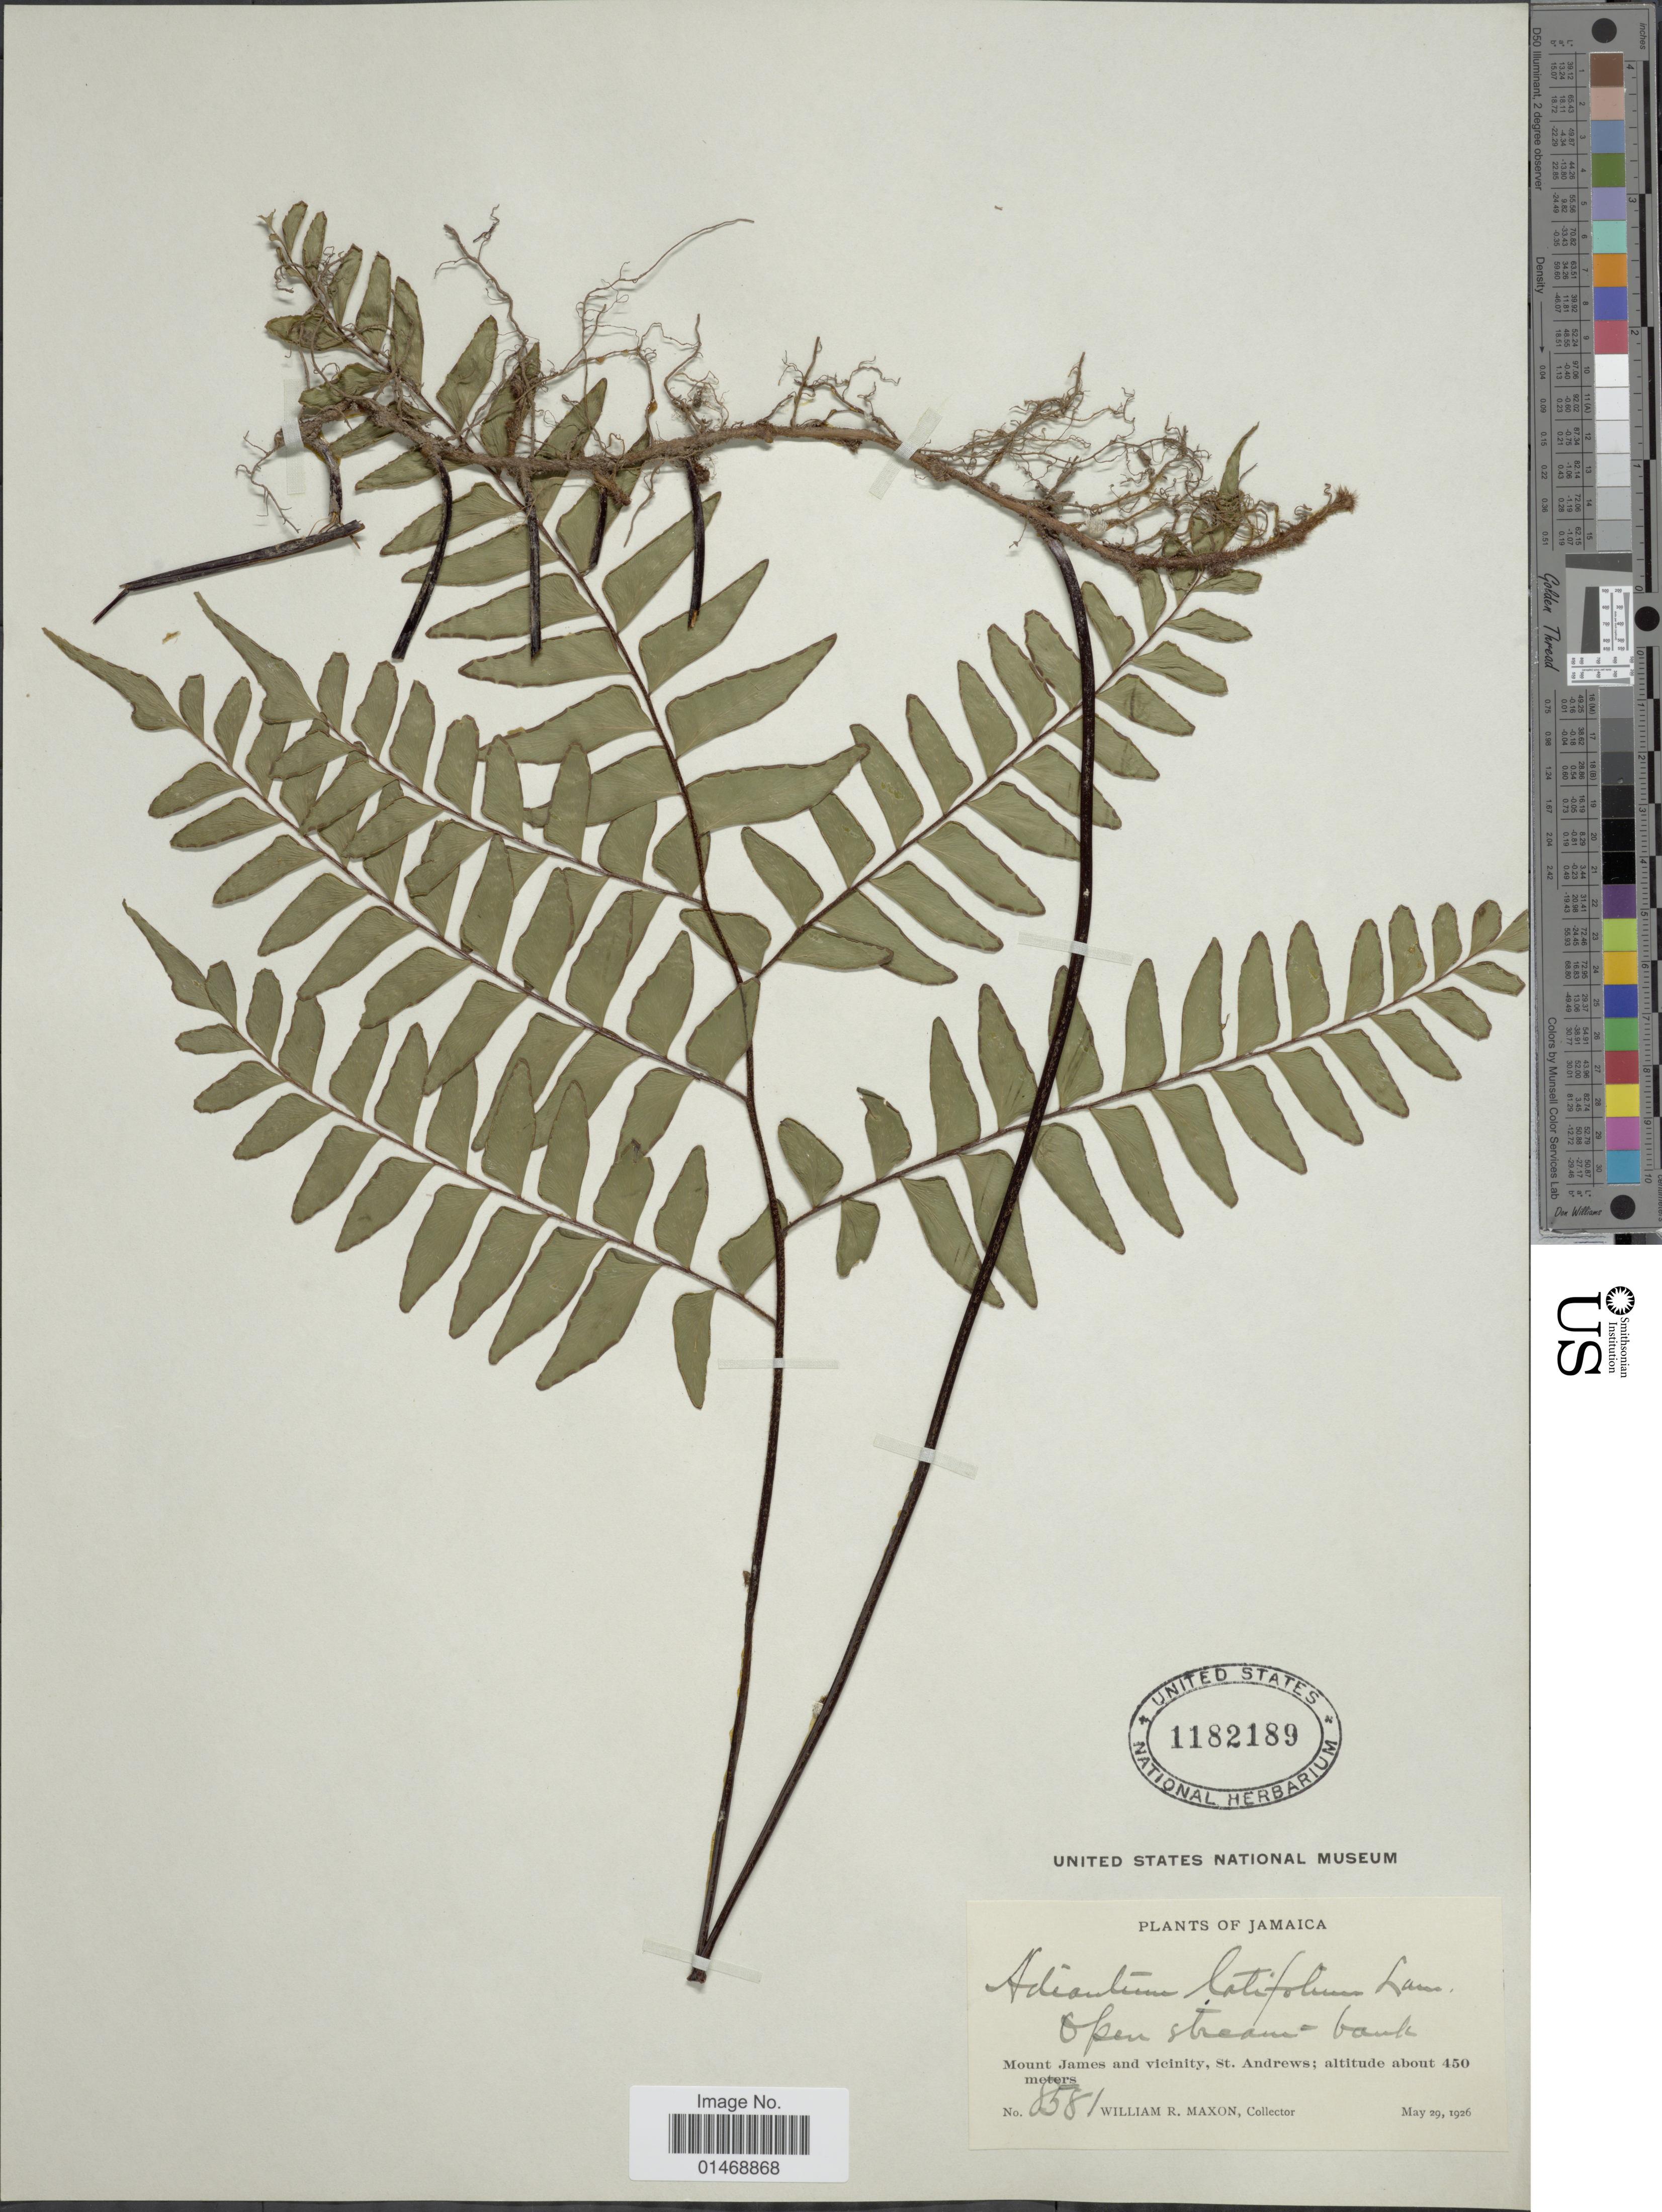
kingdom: Plantae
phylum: Tracheophyta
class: Polypodiopsida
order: Polypodiales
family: Pteridaceae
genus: Adiantum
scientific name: Adiantum latifolium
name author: Lam.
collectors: W. R. Maxon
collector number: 8581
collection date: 1926-05-29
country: Jamaica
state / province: Saint Andrew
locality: Open stream bank, Mount James and vicinity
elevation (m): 450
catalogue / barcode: US 1182189